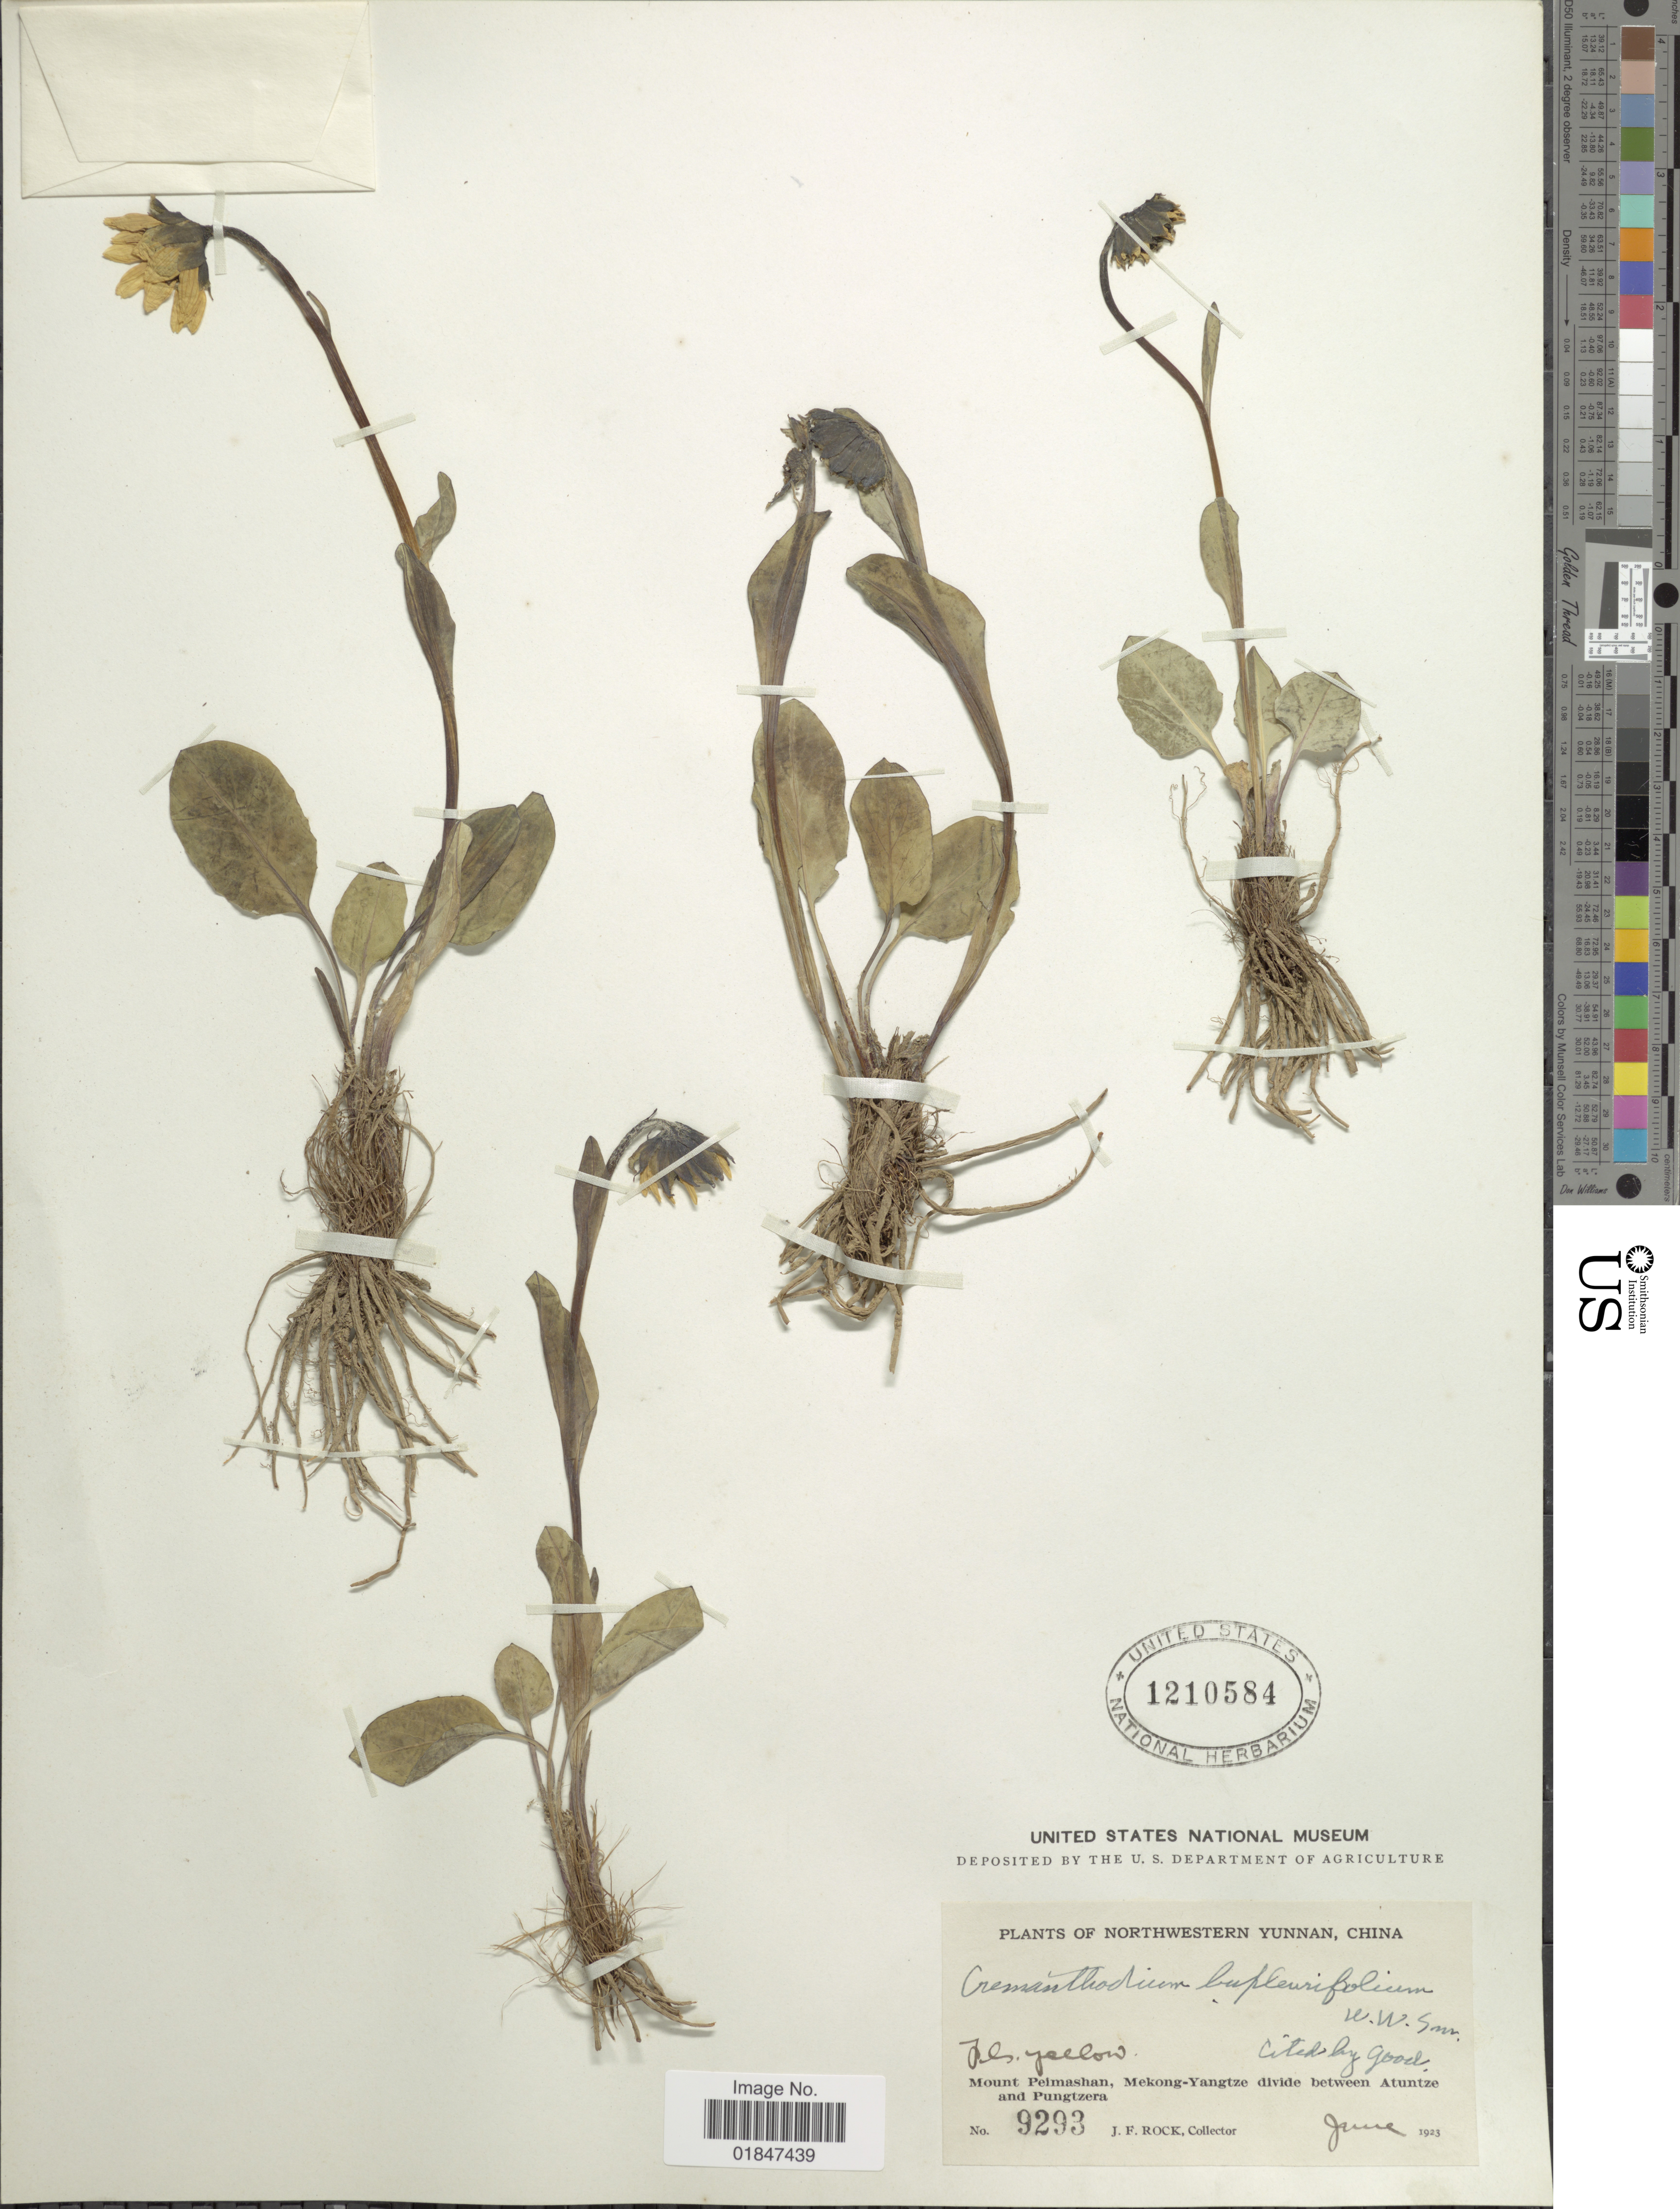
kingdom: Plantae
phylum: Tracheophyta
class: Magnoliopsida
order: Asterales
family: Asteraceae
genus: Cremanthodium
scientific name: Cremanthodium bupleurifolium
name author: W.W. Sm.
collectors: J. Rock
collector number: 9293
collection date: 1923-06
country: China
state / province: Yunnan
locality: Northwestern Yunnan, Mount Peimashan, Mekong-Yangtze divide between Atuntze and Pungtzera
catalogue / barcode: US 1210584